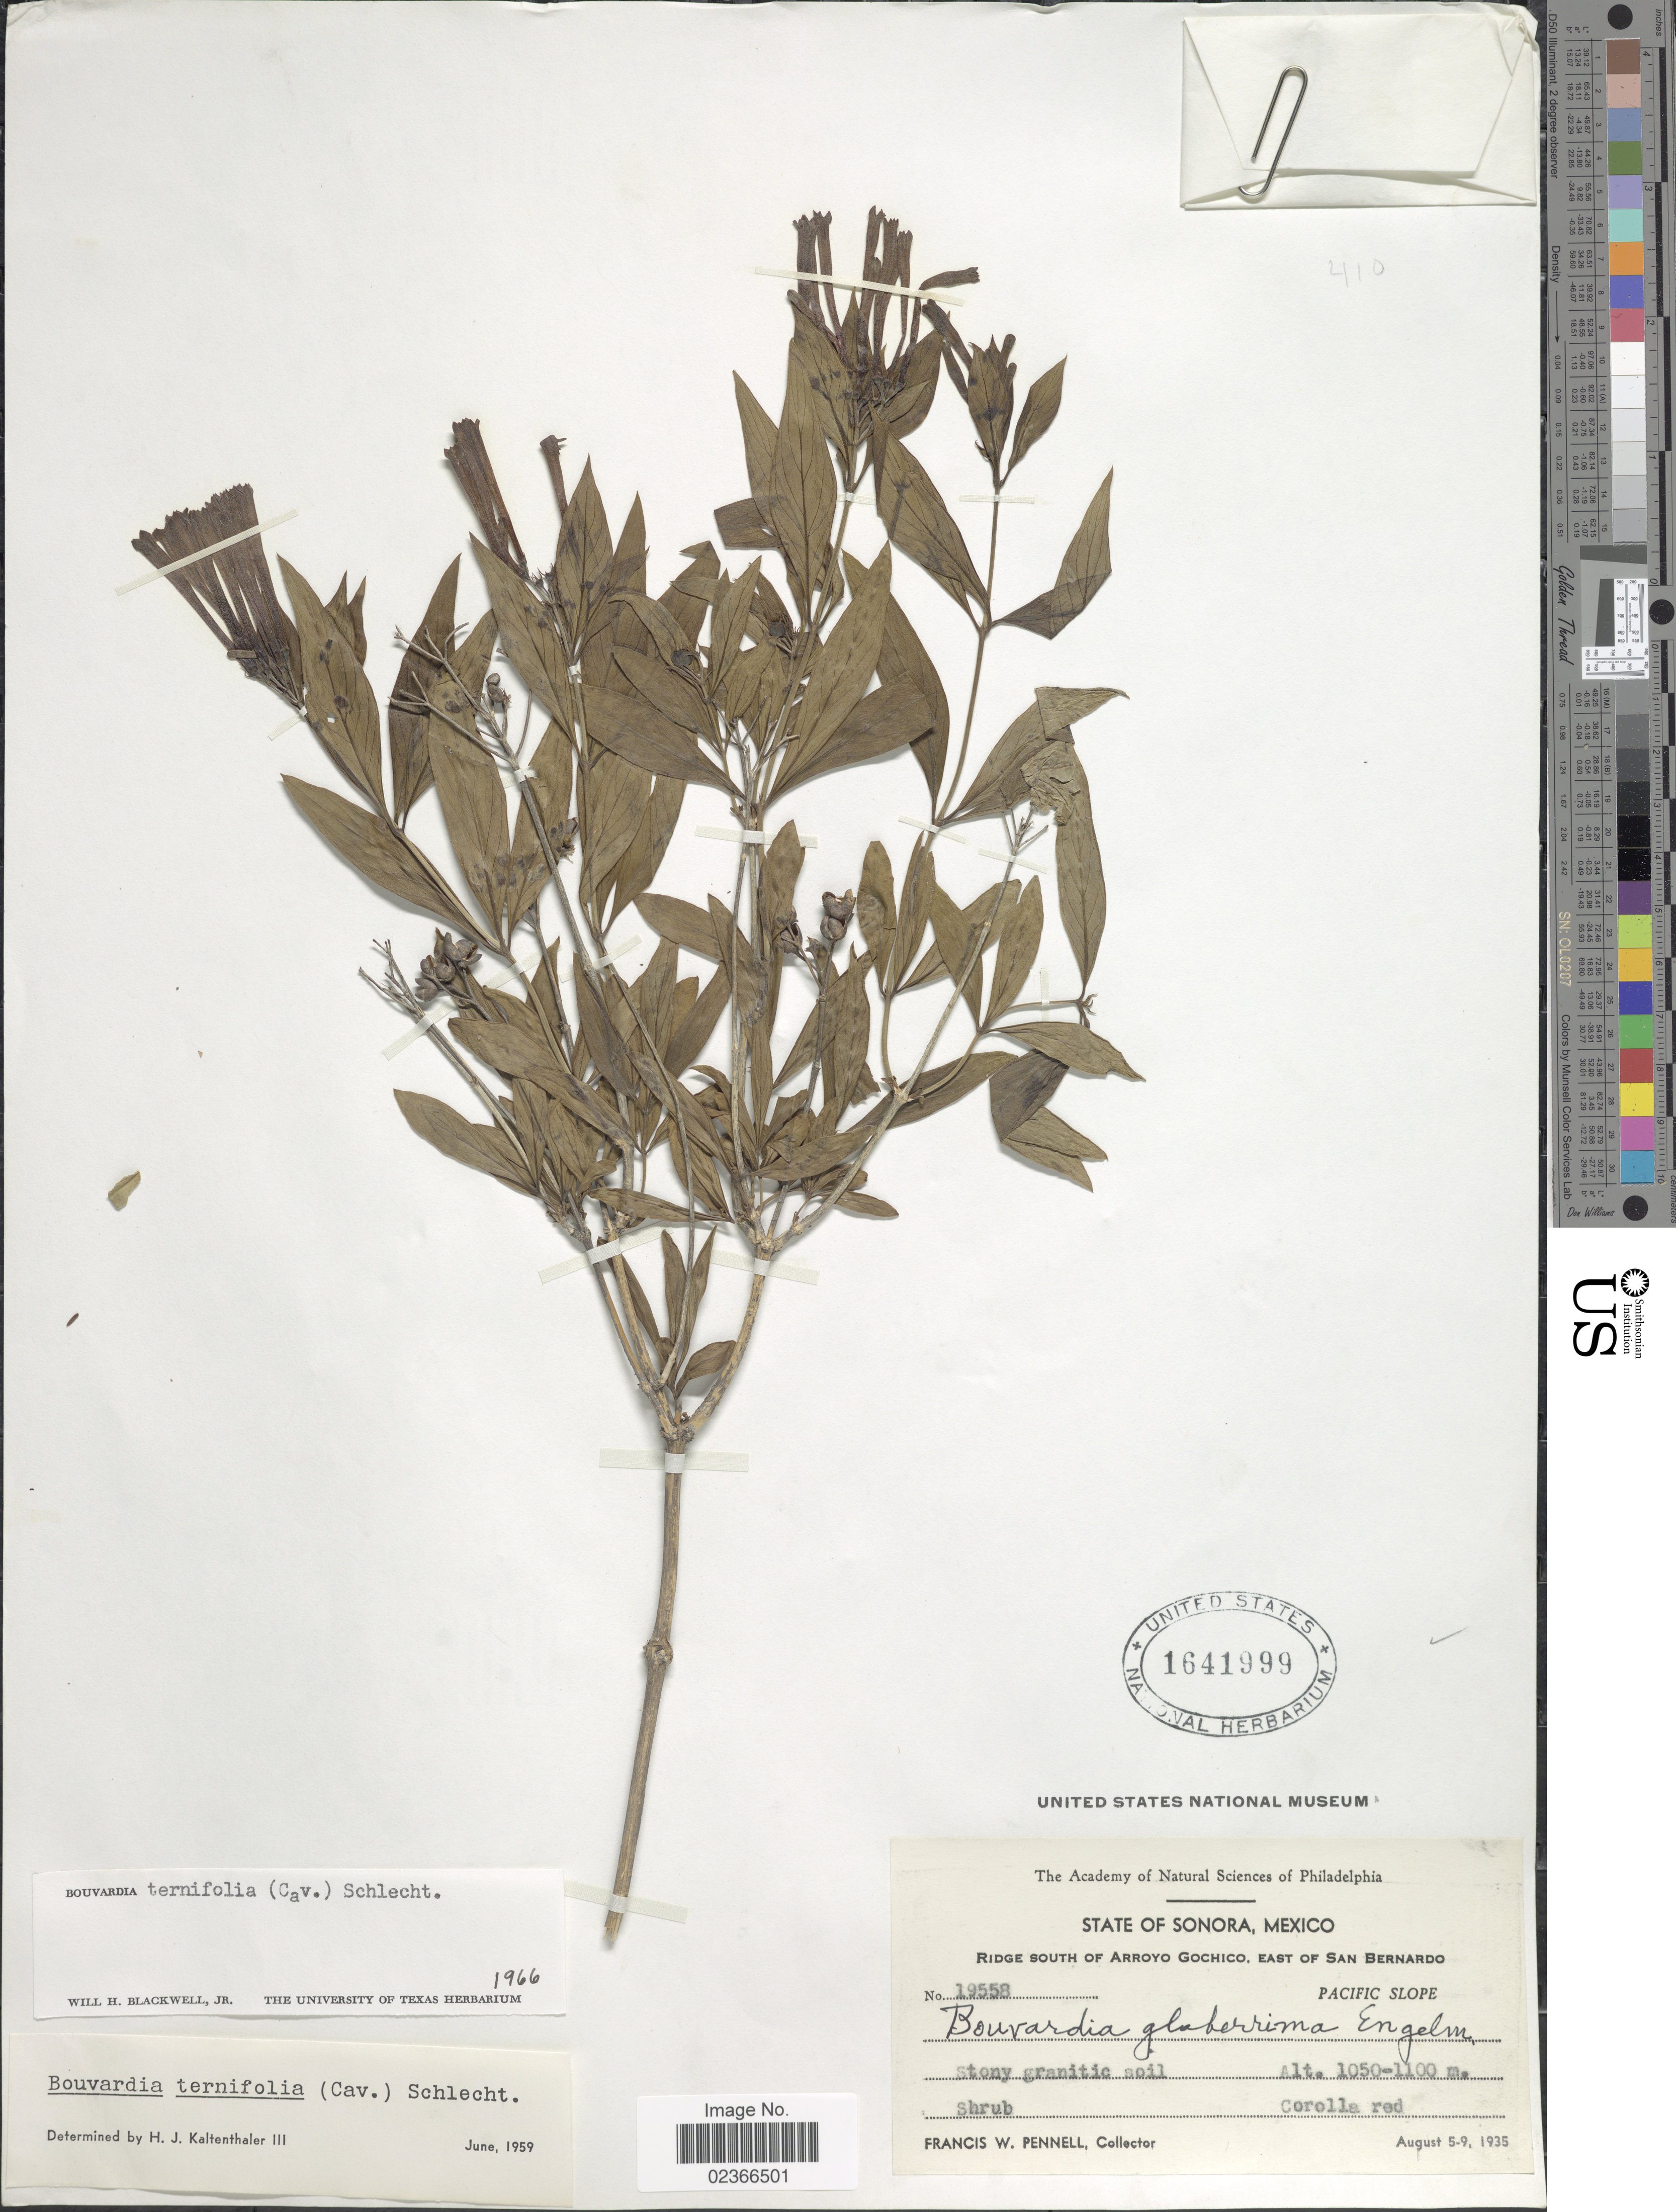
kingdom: Plantae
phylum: Tracheophyta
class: Magnoliopsida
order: Gentianales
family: Rubiaceae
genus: Bouvardia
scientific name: Bouvardia ternifolia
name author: (Cav.) Schltdl.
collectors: F. W. Pennell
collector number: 19558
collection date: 1935-08-05/1935-08-09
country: Mexico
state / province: Sonora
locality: Ridge south of Arroyo Gochico, east of San Bernardo, Pacific Slope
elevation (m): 1050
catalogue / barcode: US 1641999